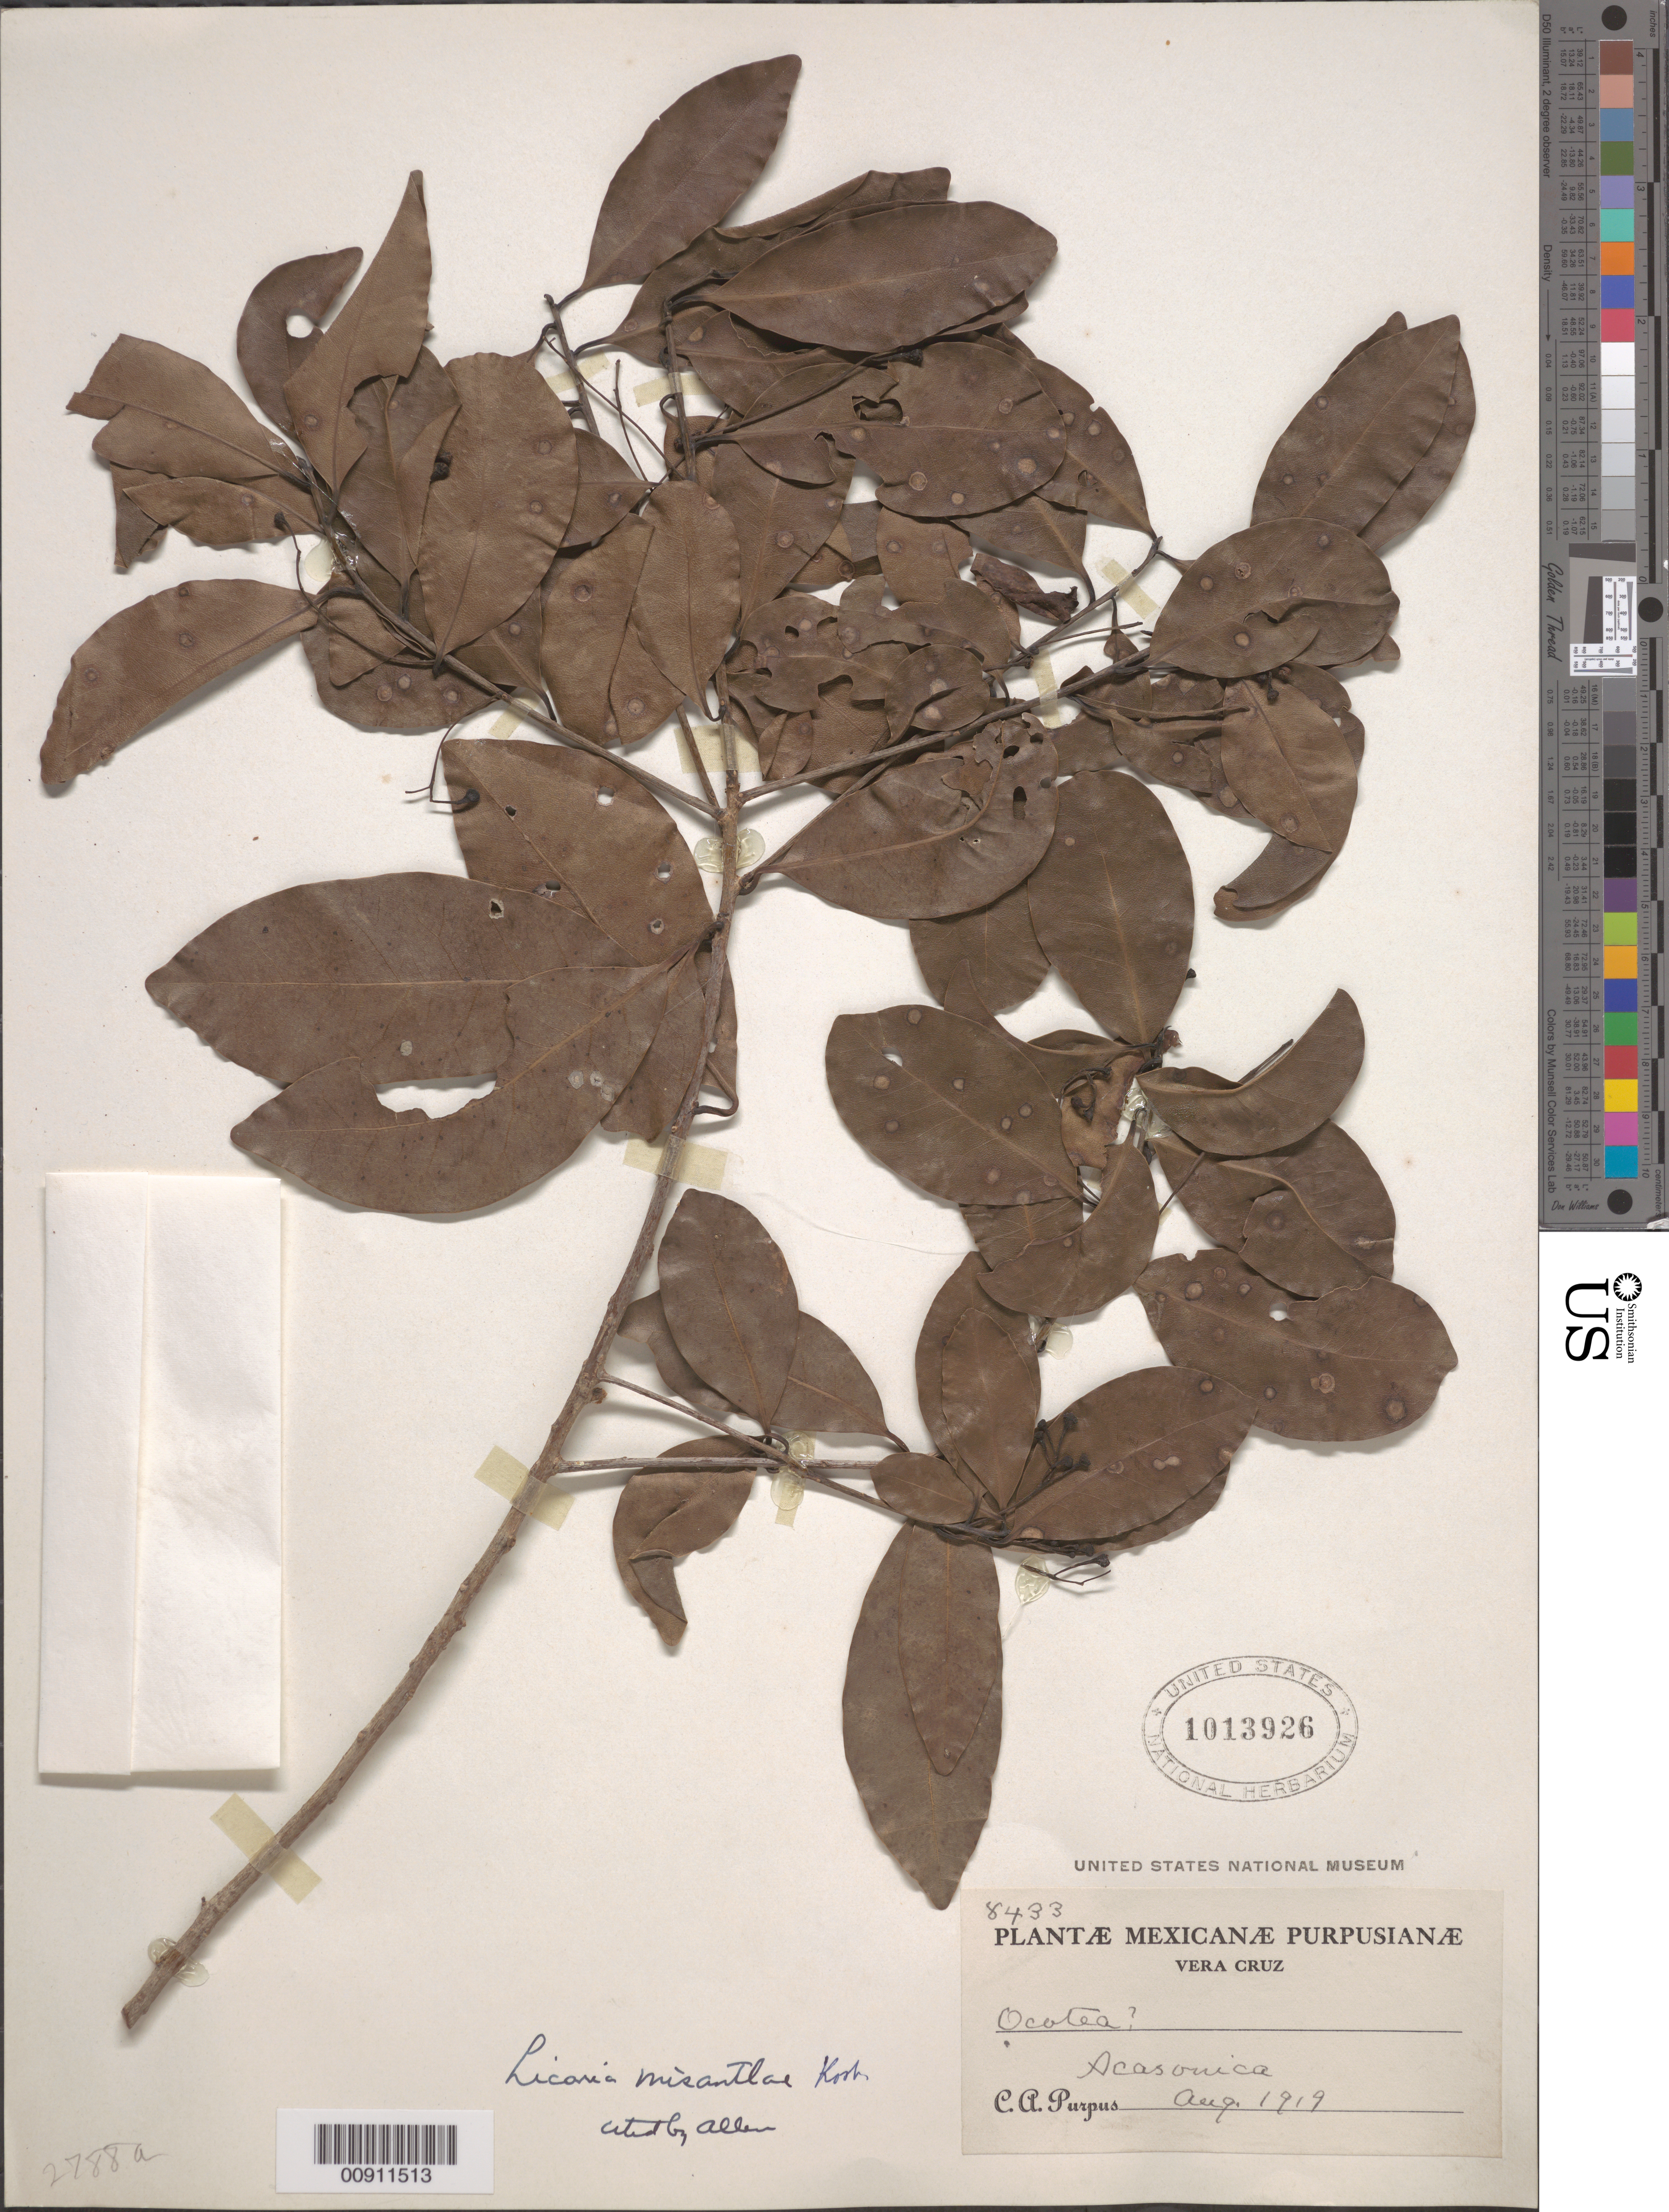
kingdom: Plantae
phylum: Tracheophyta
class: Magnoliopsida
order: Laurales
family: Lauraceae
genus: Licaria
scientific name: Licaria misantlae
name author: (Brandegee) Kosterm.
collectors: C. A. Purpus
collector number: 8433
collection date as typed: Aug 1919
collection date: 1919-08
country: Mexico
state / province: Veracruz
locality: Acasonica, Veracruz.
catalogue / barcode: US 1013926